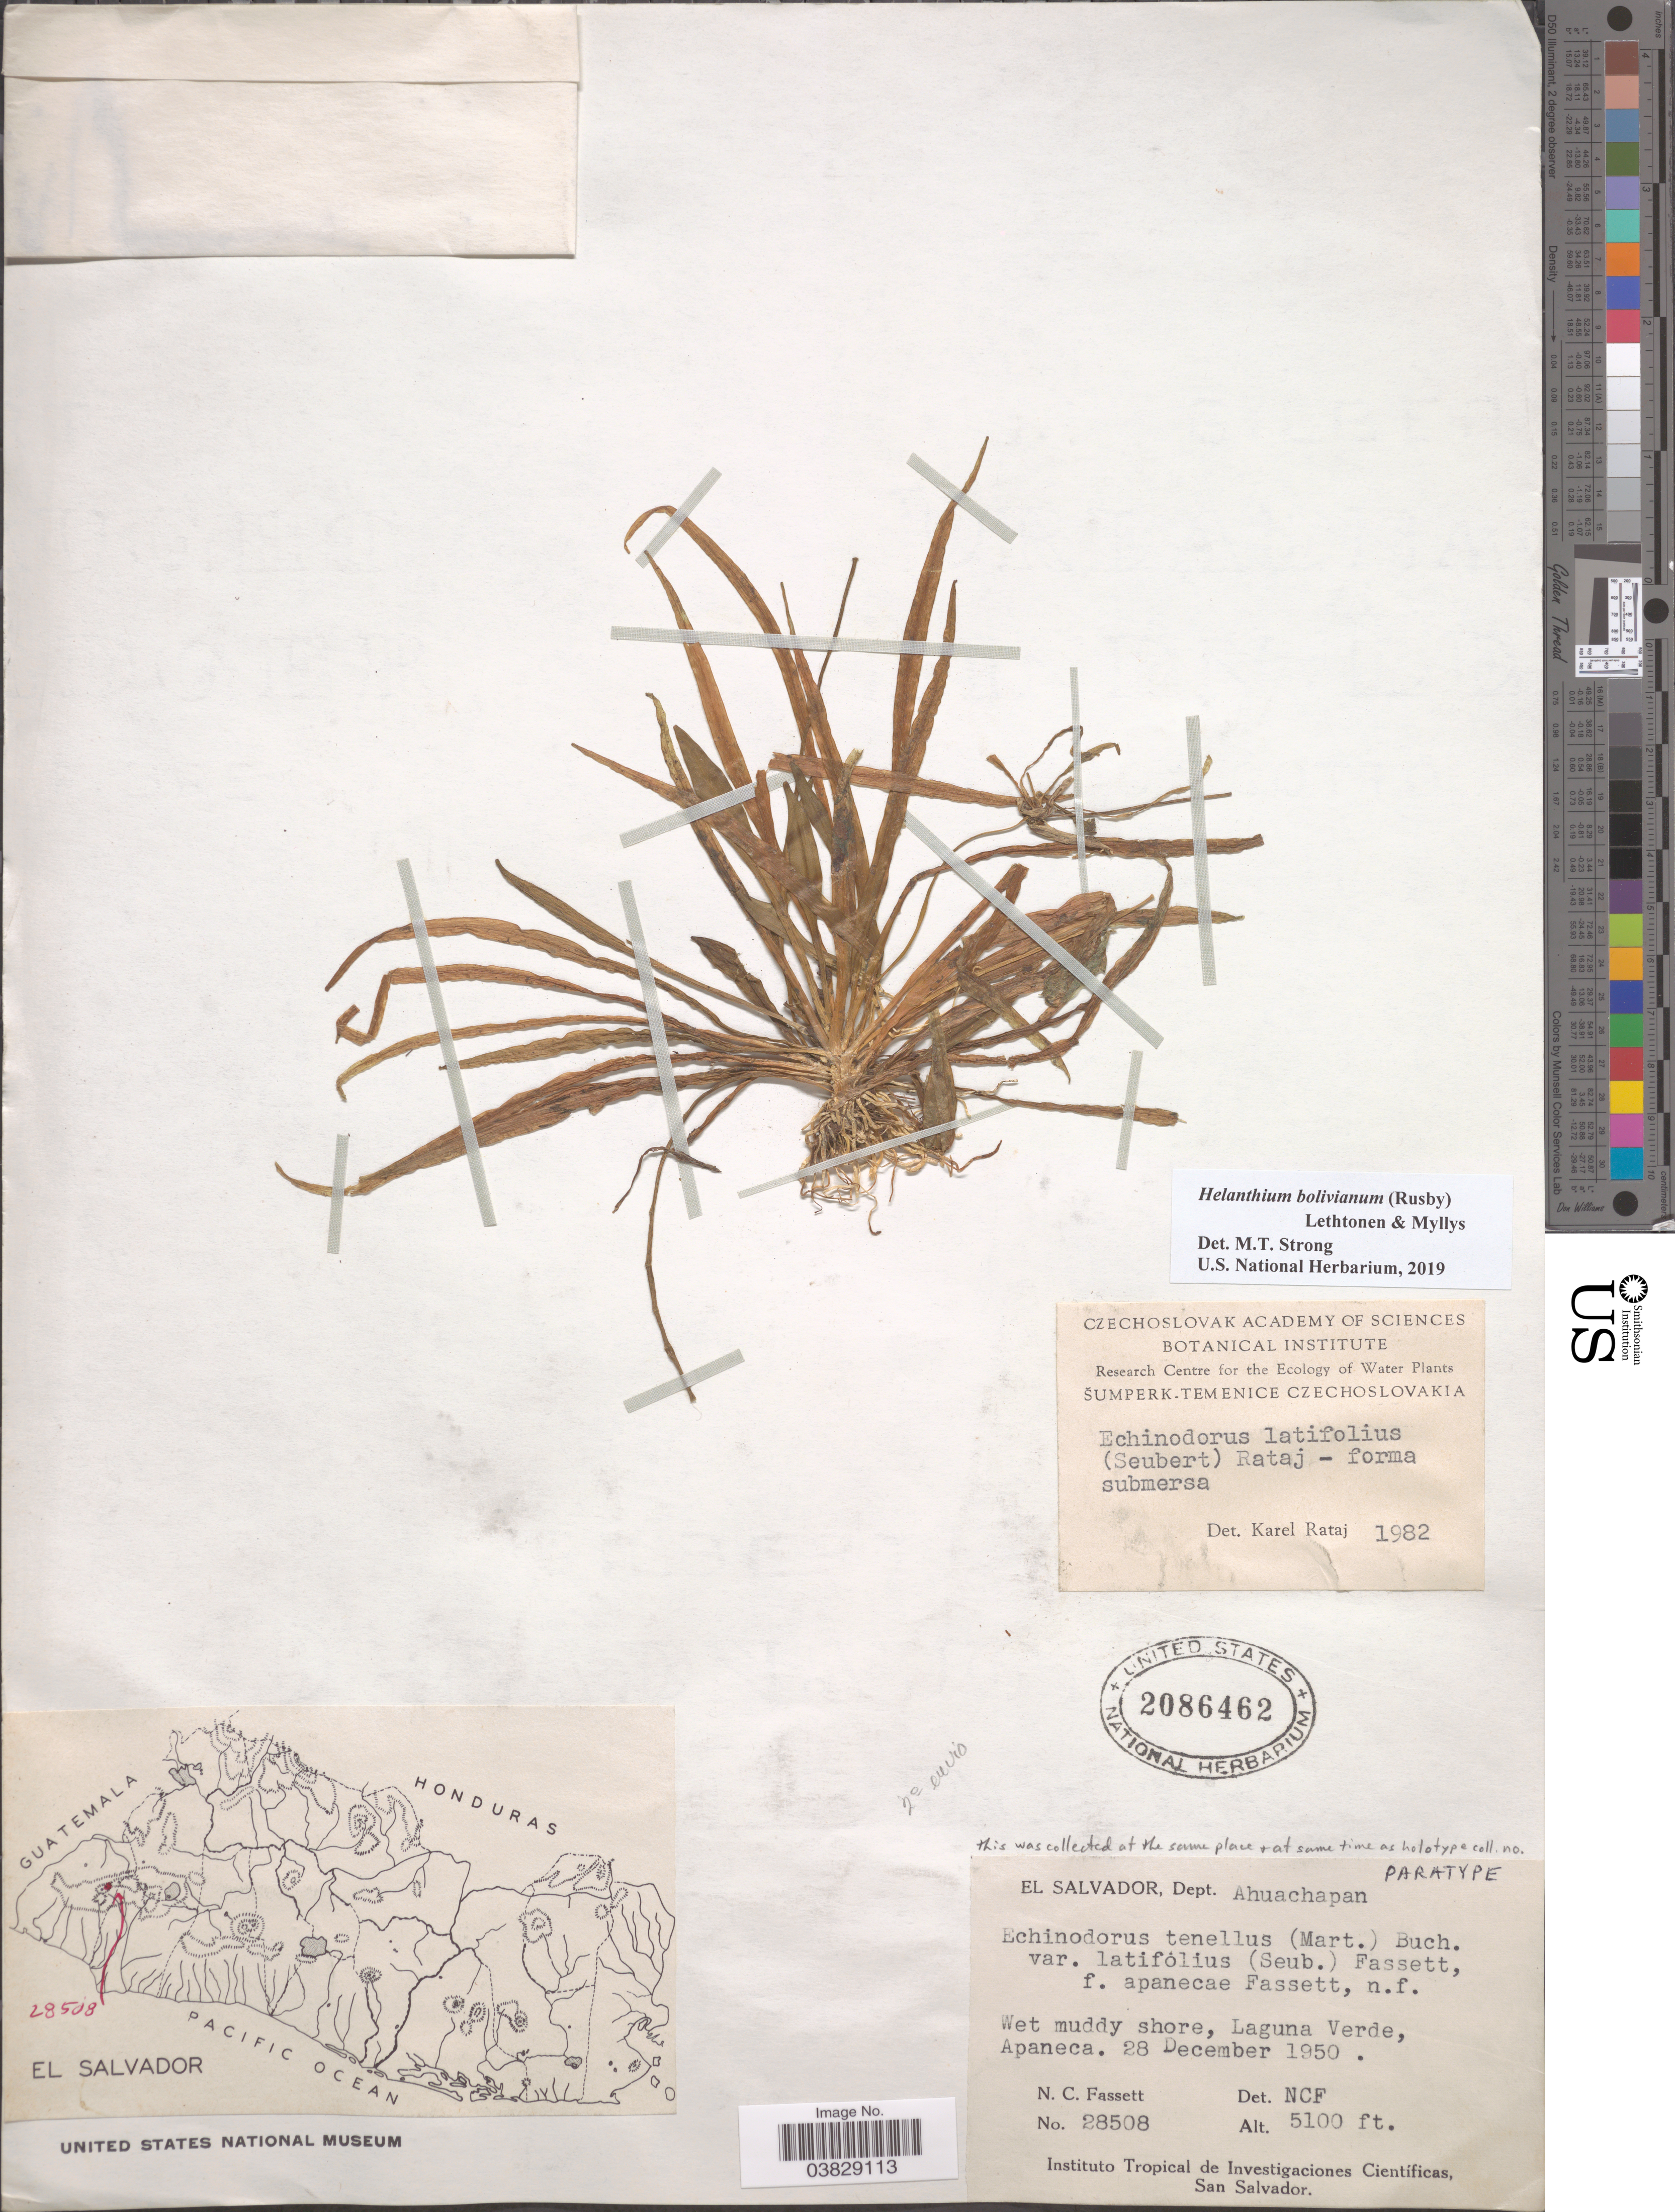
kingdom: Plantae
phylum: Tracheophyta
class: Liliopsida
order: Alismatales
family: Alismataceae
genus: Helanthium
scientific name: Helanthium bolivianum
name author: (Rusby) Lehtonen & Myllys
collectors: N. C. Fassett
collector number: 28508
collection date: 1950-12-28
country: El Salvador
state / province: Ahuachapan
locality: Dept. Ahuachapan. Wet muddy shore, Laguna Verde, Apaneca.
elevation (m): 1554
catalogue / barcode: US 2086462